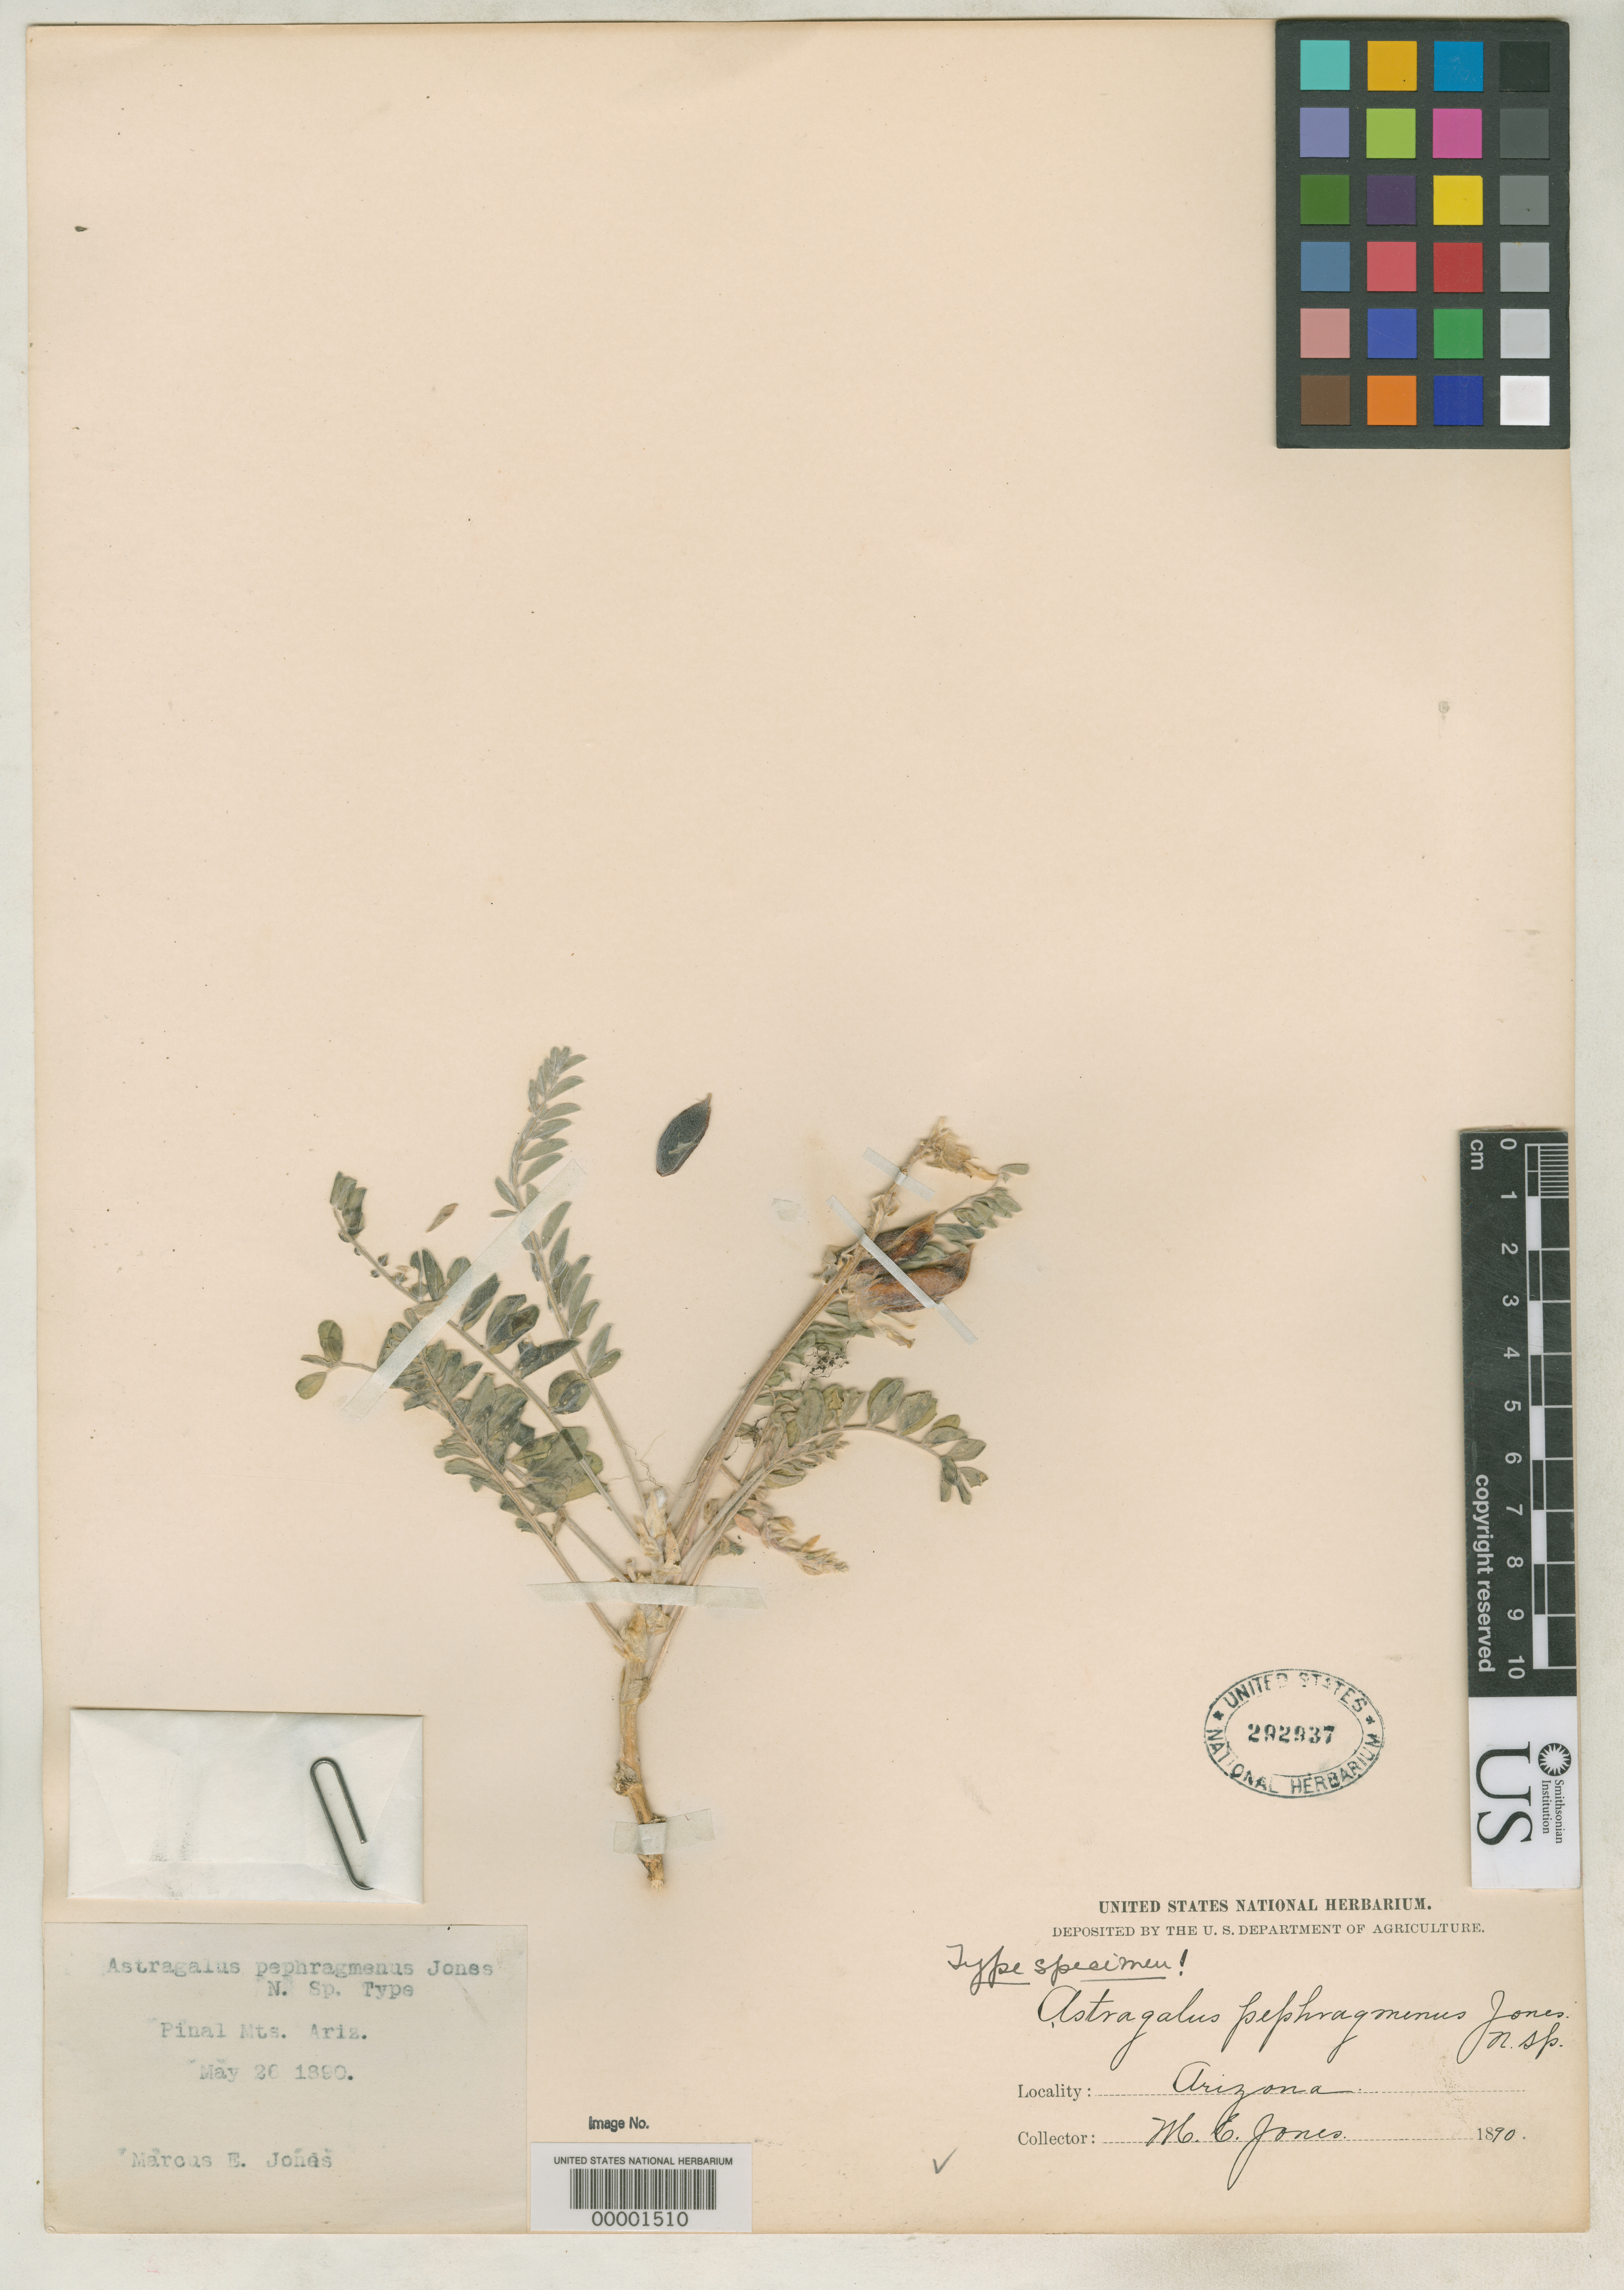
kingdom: Plantae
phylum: Tracheophyta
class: Magnoliopsida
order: Fabales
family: Fabaceae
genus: Astragalus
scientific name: Astragalus pephragmenus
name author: M.E. Jones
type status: Isotype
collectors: M. E. Jones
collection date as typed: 26 May 1890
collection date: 1890-05-26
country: United States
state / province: Arizona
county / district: Gila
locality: Summit of Pinal Mountains.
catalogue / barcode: US 292937